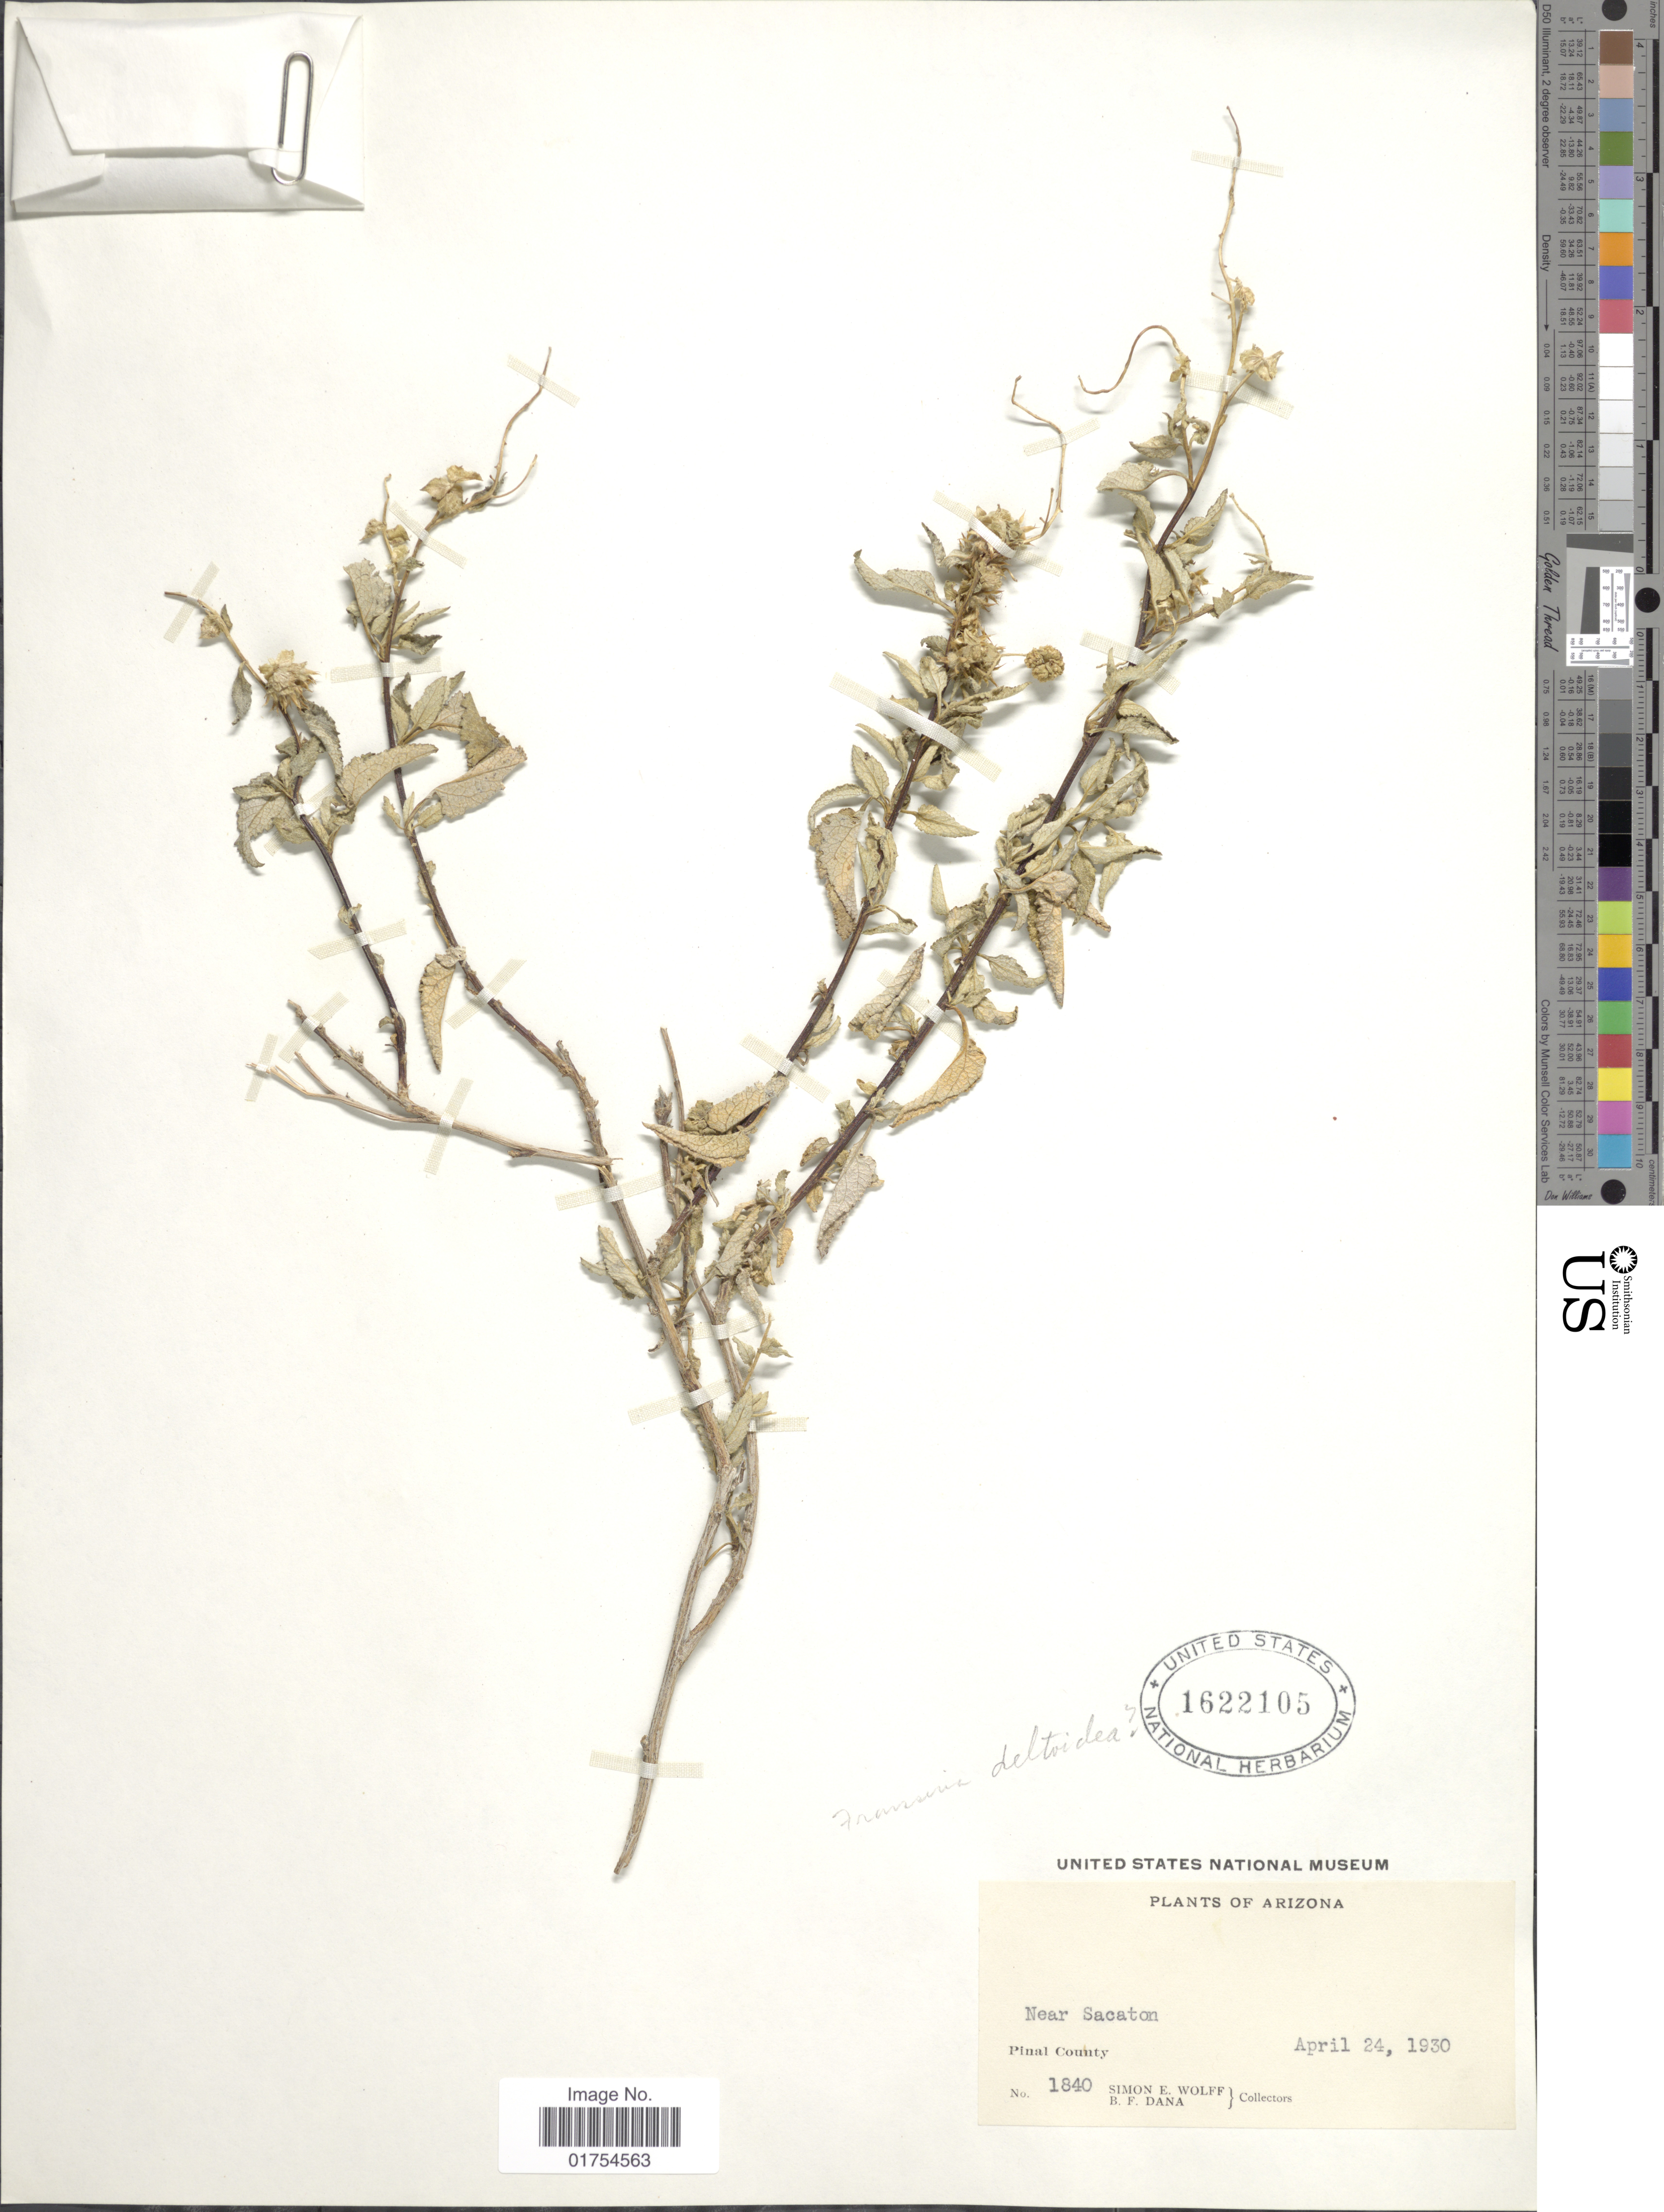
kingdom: Plantae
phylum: Tracheophyta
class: Magnoliopsida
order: Asterales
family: Asteraceae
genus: Franseria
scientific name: Franseria deltoidea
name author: Torr.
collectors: S. E. Wolff & B. Dana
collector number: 1840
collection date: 1930-04-24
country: United States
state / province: Arizona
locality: Near Sacaton, Pinal County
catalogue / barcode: US 1622105